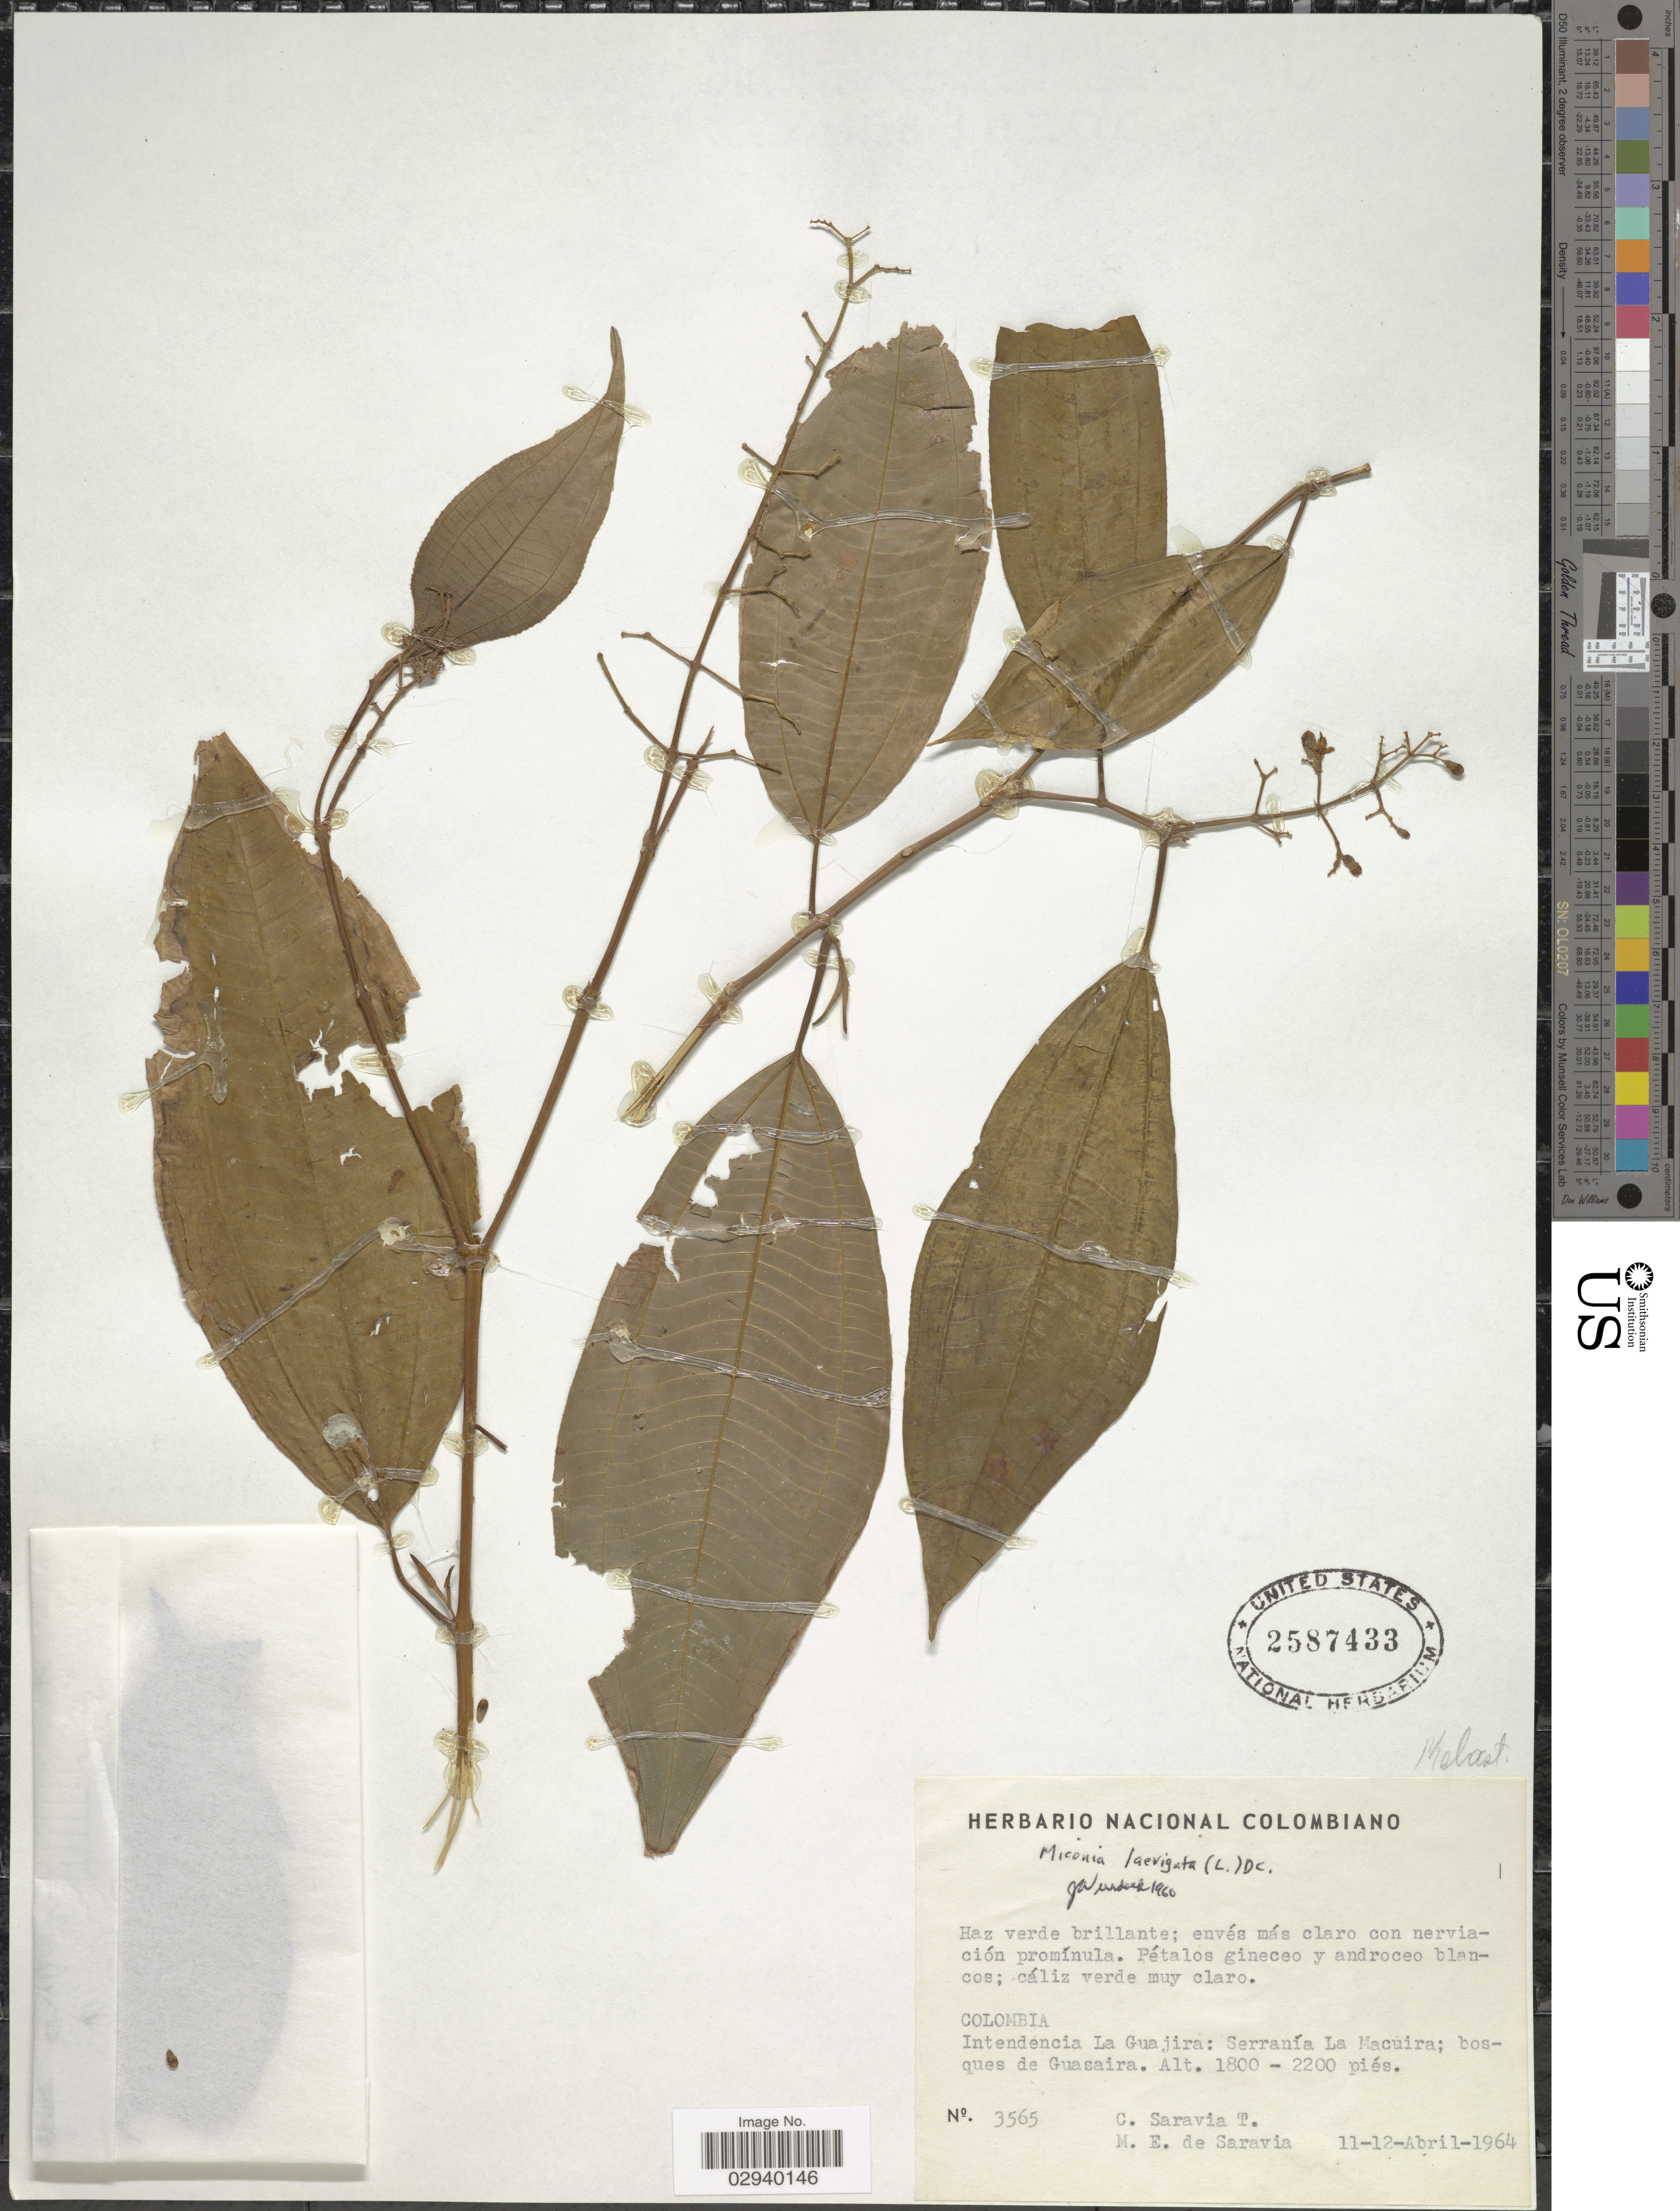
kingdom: Plantae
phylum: Tracheophyta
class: Magnoliopsida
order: Myrtales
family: Melastomataceae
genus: Miconia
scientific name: Miconia laevigata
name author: (L.) D. Don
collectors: C. Saravia T. & M. E. Saravia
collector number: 3565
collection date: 1964-04-11/1964-04-12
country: Colombia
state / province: La Guajira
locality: Intendencia La Guajira: Serranía La Macuira; bosques de Guasaira.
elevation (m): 549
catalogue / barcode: US 2587433